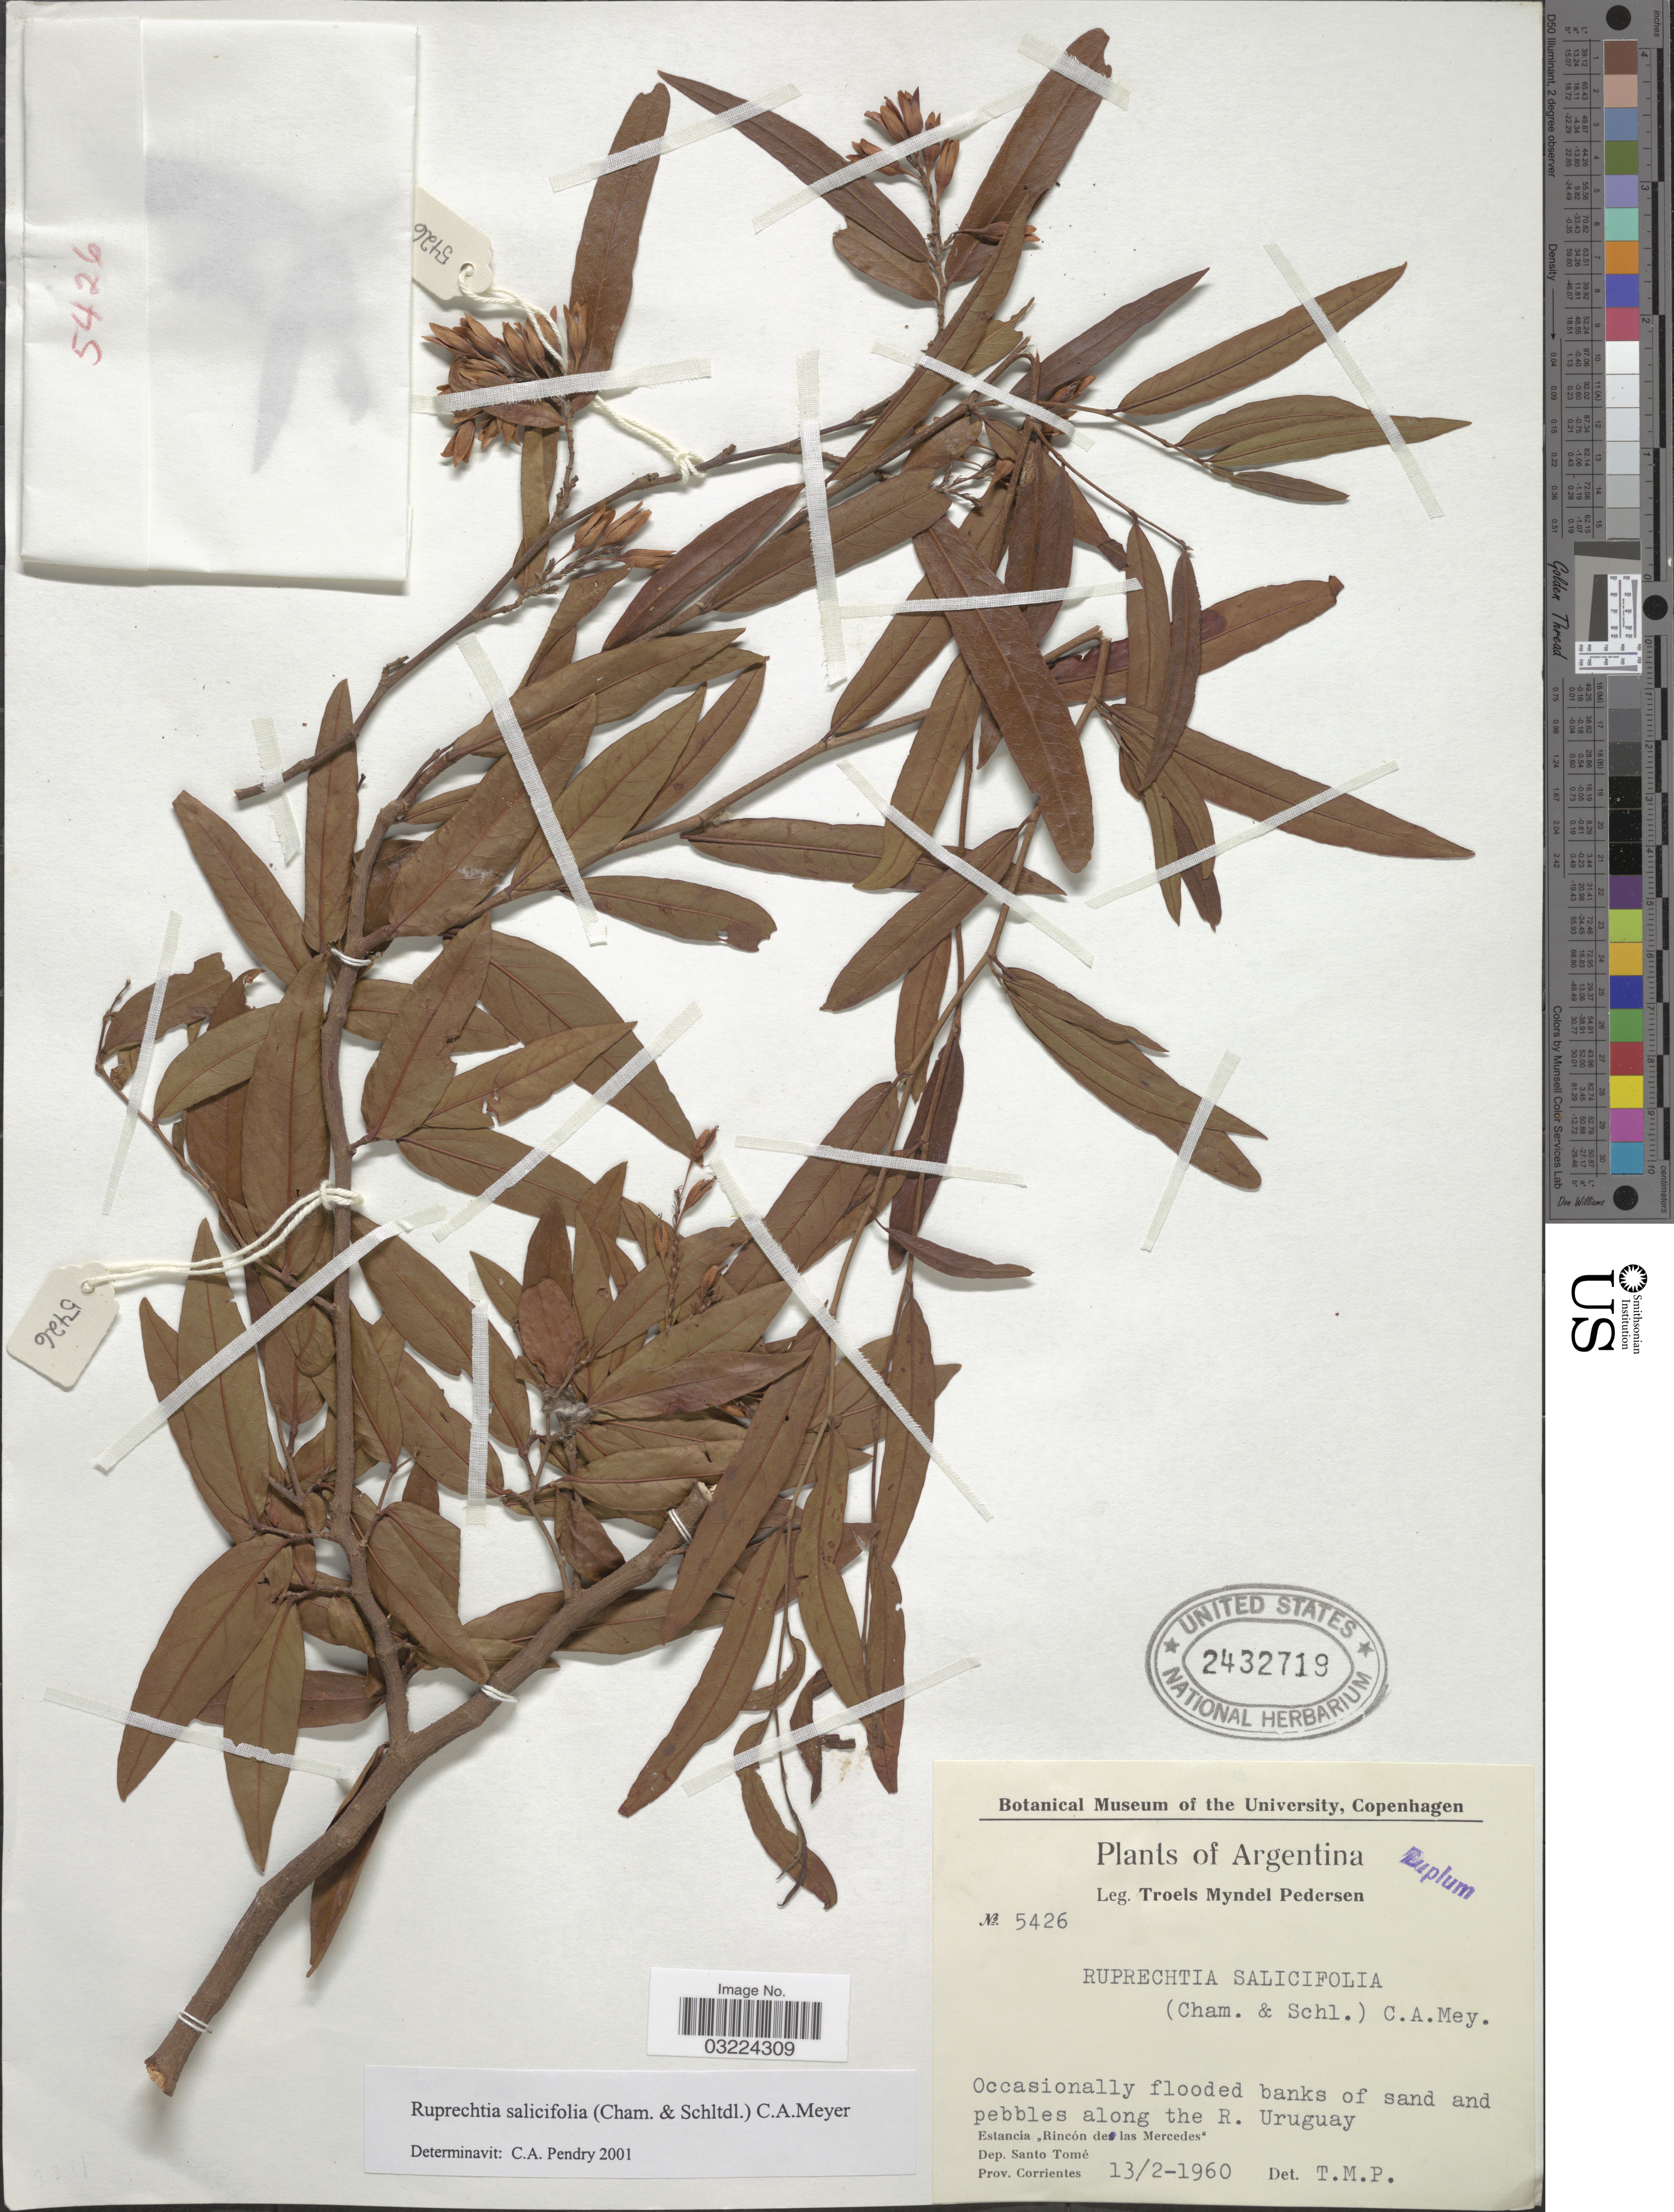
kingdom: Plantae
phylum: Tracheophyta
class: Magnoliopsida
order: Caryophyllales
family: Polygonaceae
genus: Ruprechtia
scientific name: Ruprechtia salicifolia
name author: (Cham. & Schltdl.) C.A. Mey.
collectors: T. Pederson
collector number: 5426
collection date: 1960-02-13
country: Argentina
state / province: Corrientes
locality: Along the R. Uruguay. Estancia "Rincón de las Mercedes". Dep. Santo Tomé.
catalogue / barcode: US 2432719